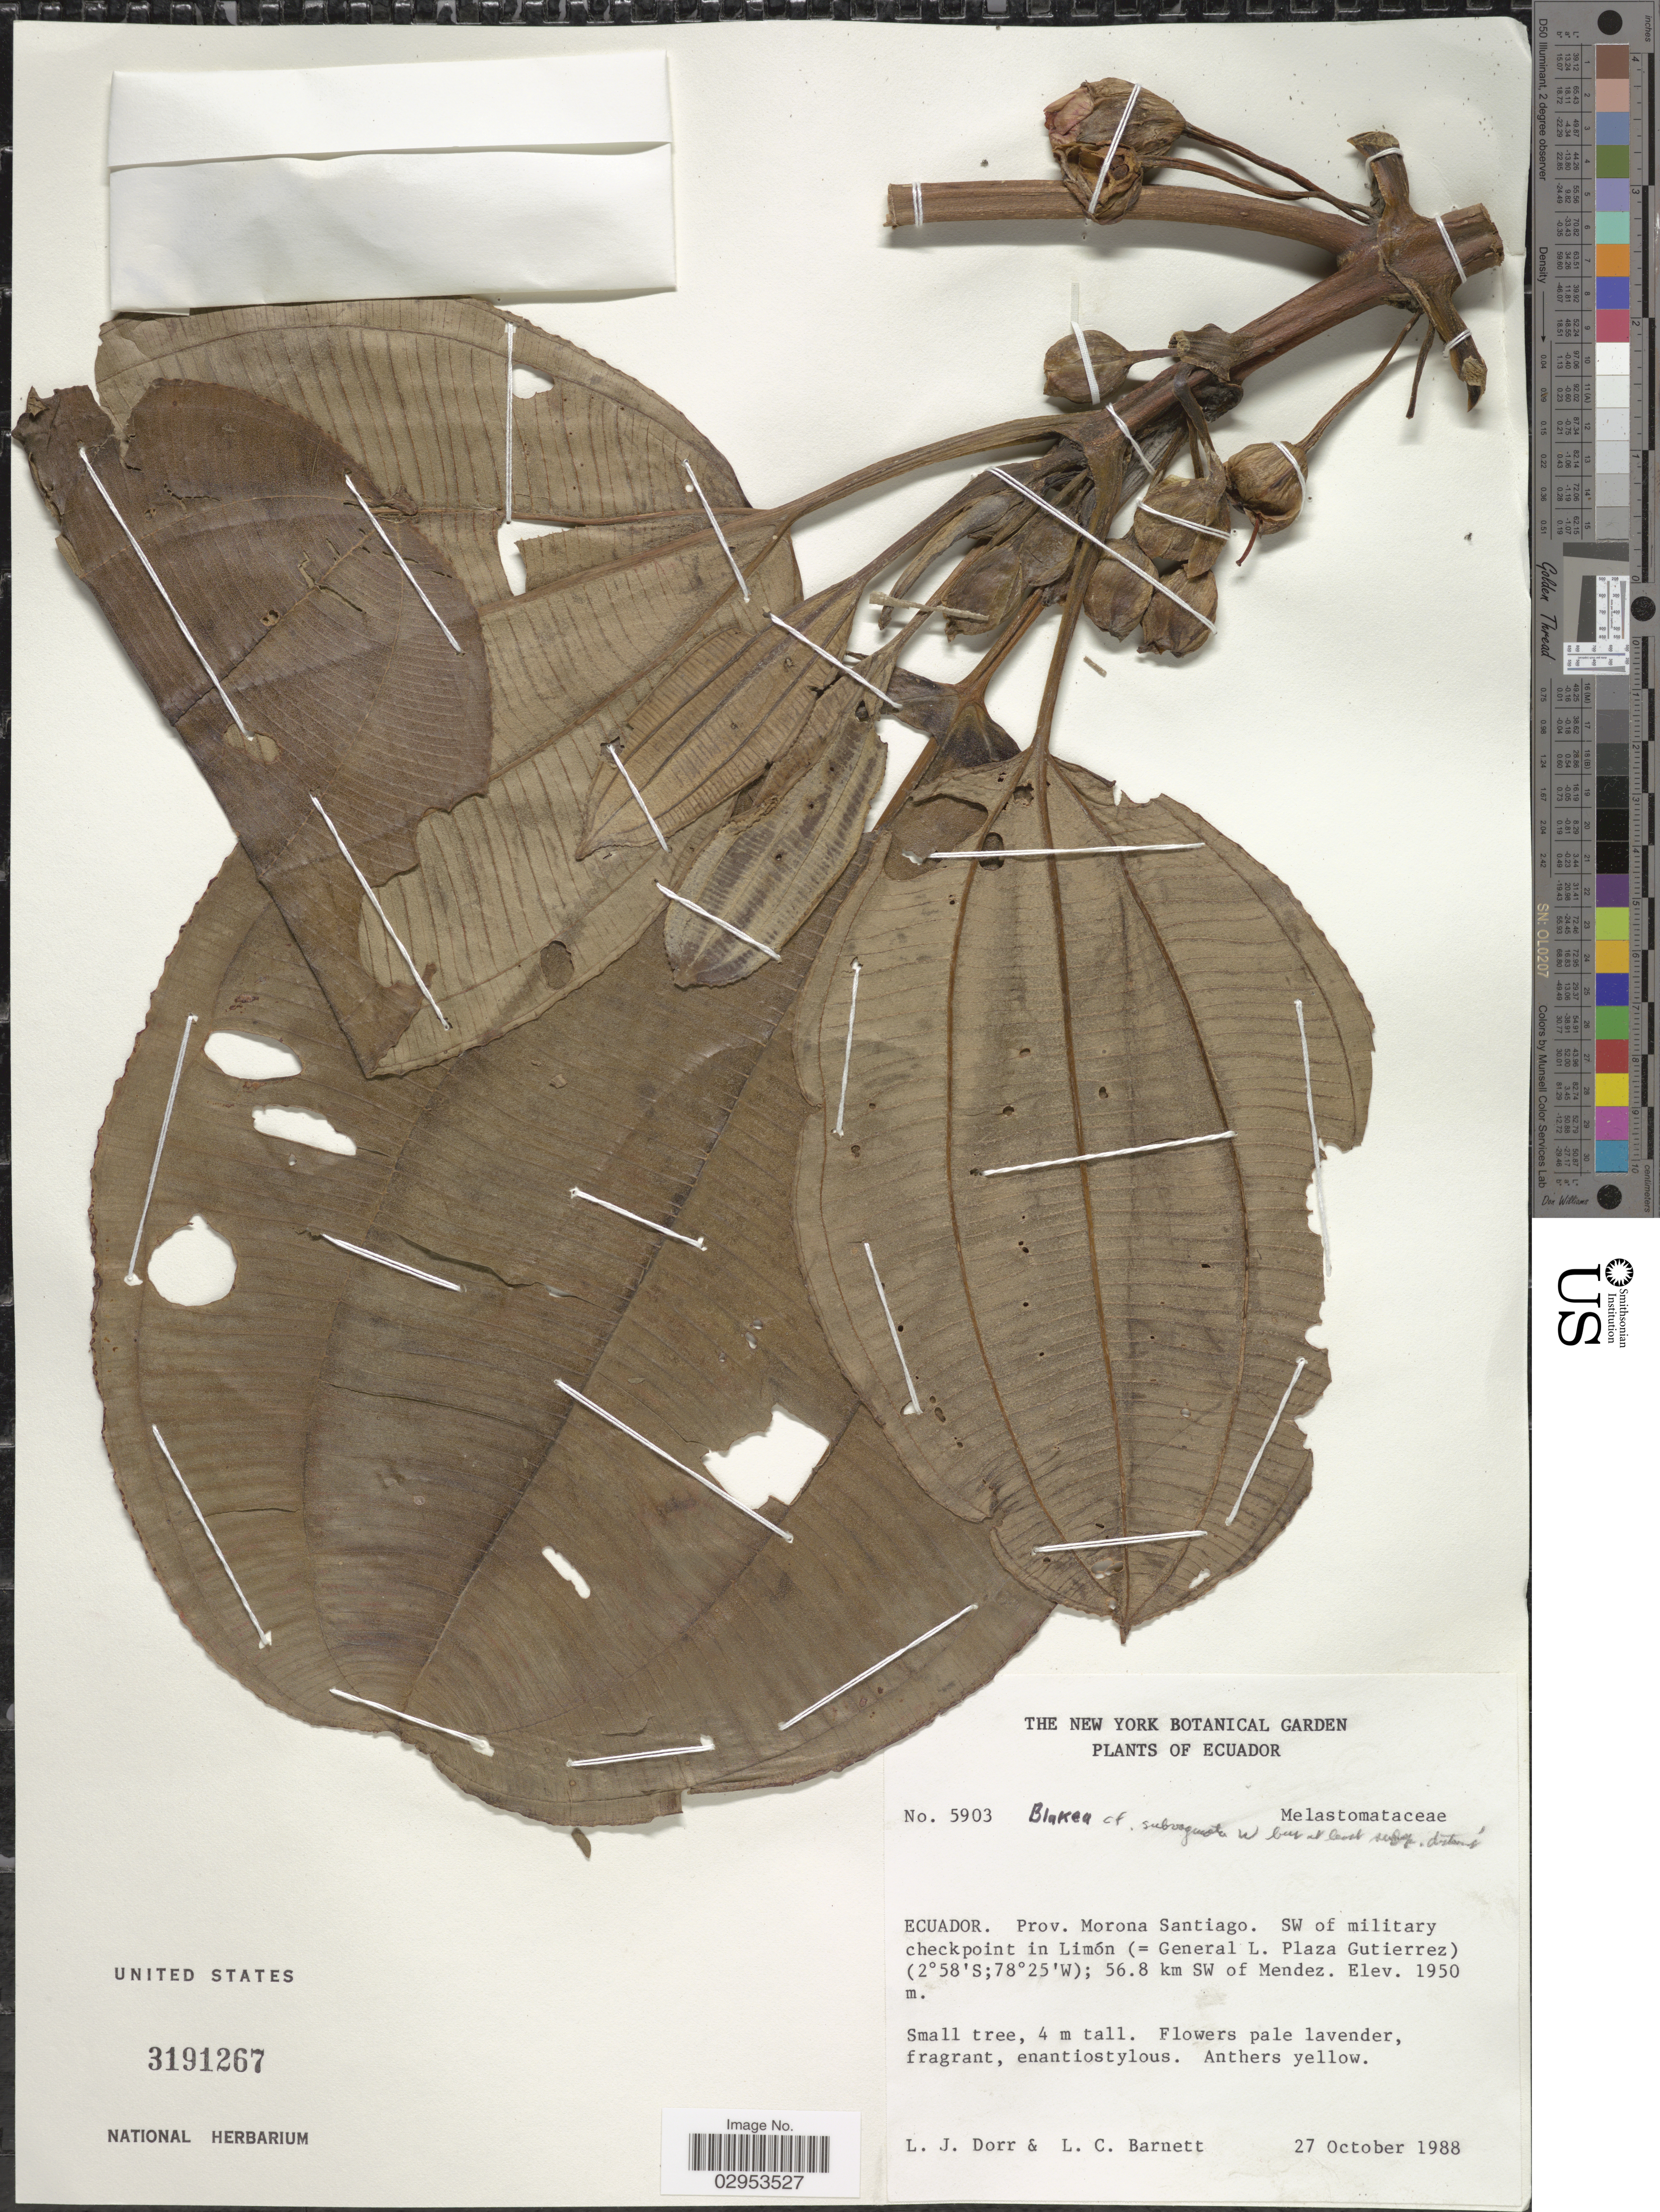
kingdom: Plantae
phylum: Tracheophyta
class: Magnoliopsida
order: Myrtales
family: Melastomataceae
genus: Blakea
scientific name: Blakea subvaginata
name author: Wurdack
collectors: L. J. Dorr & L. C. Barnett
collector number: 5903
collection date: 1988-10-27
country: Ecuador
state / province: Morona-Santiago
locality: SW of military checkpoint in Límon (=General L. Plaza Gutierrez); 56.8 km SW of Mendez.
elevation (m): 1950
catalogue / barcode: US 3191267